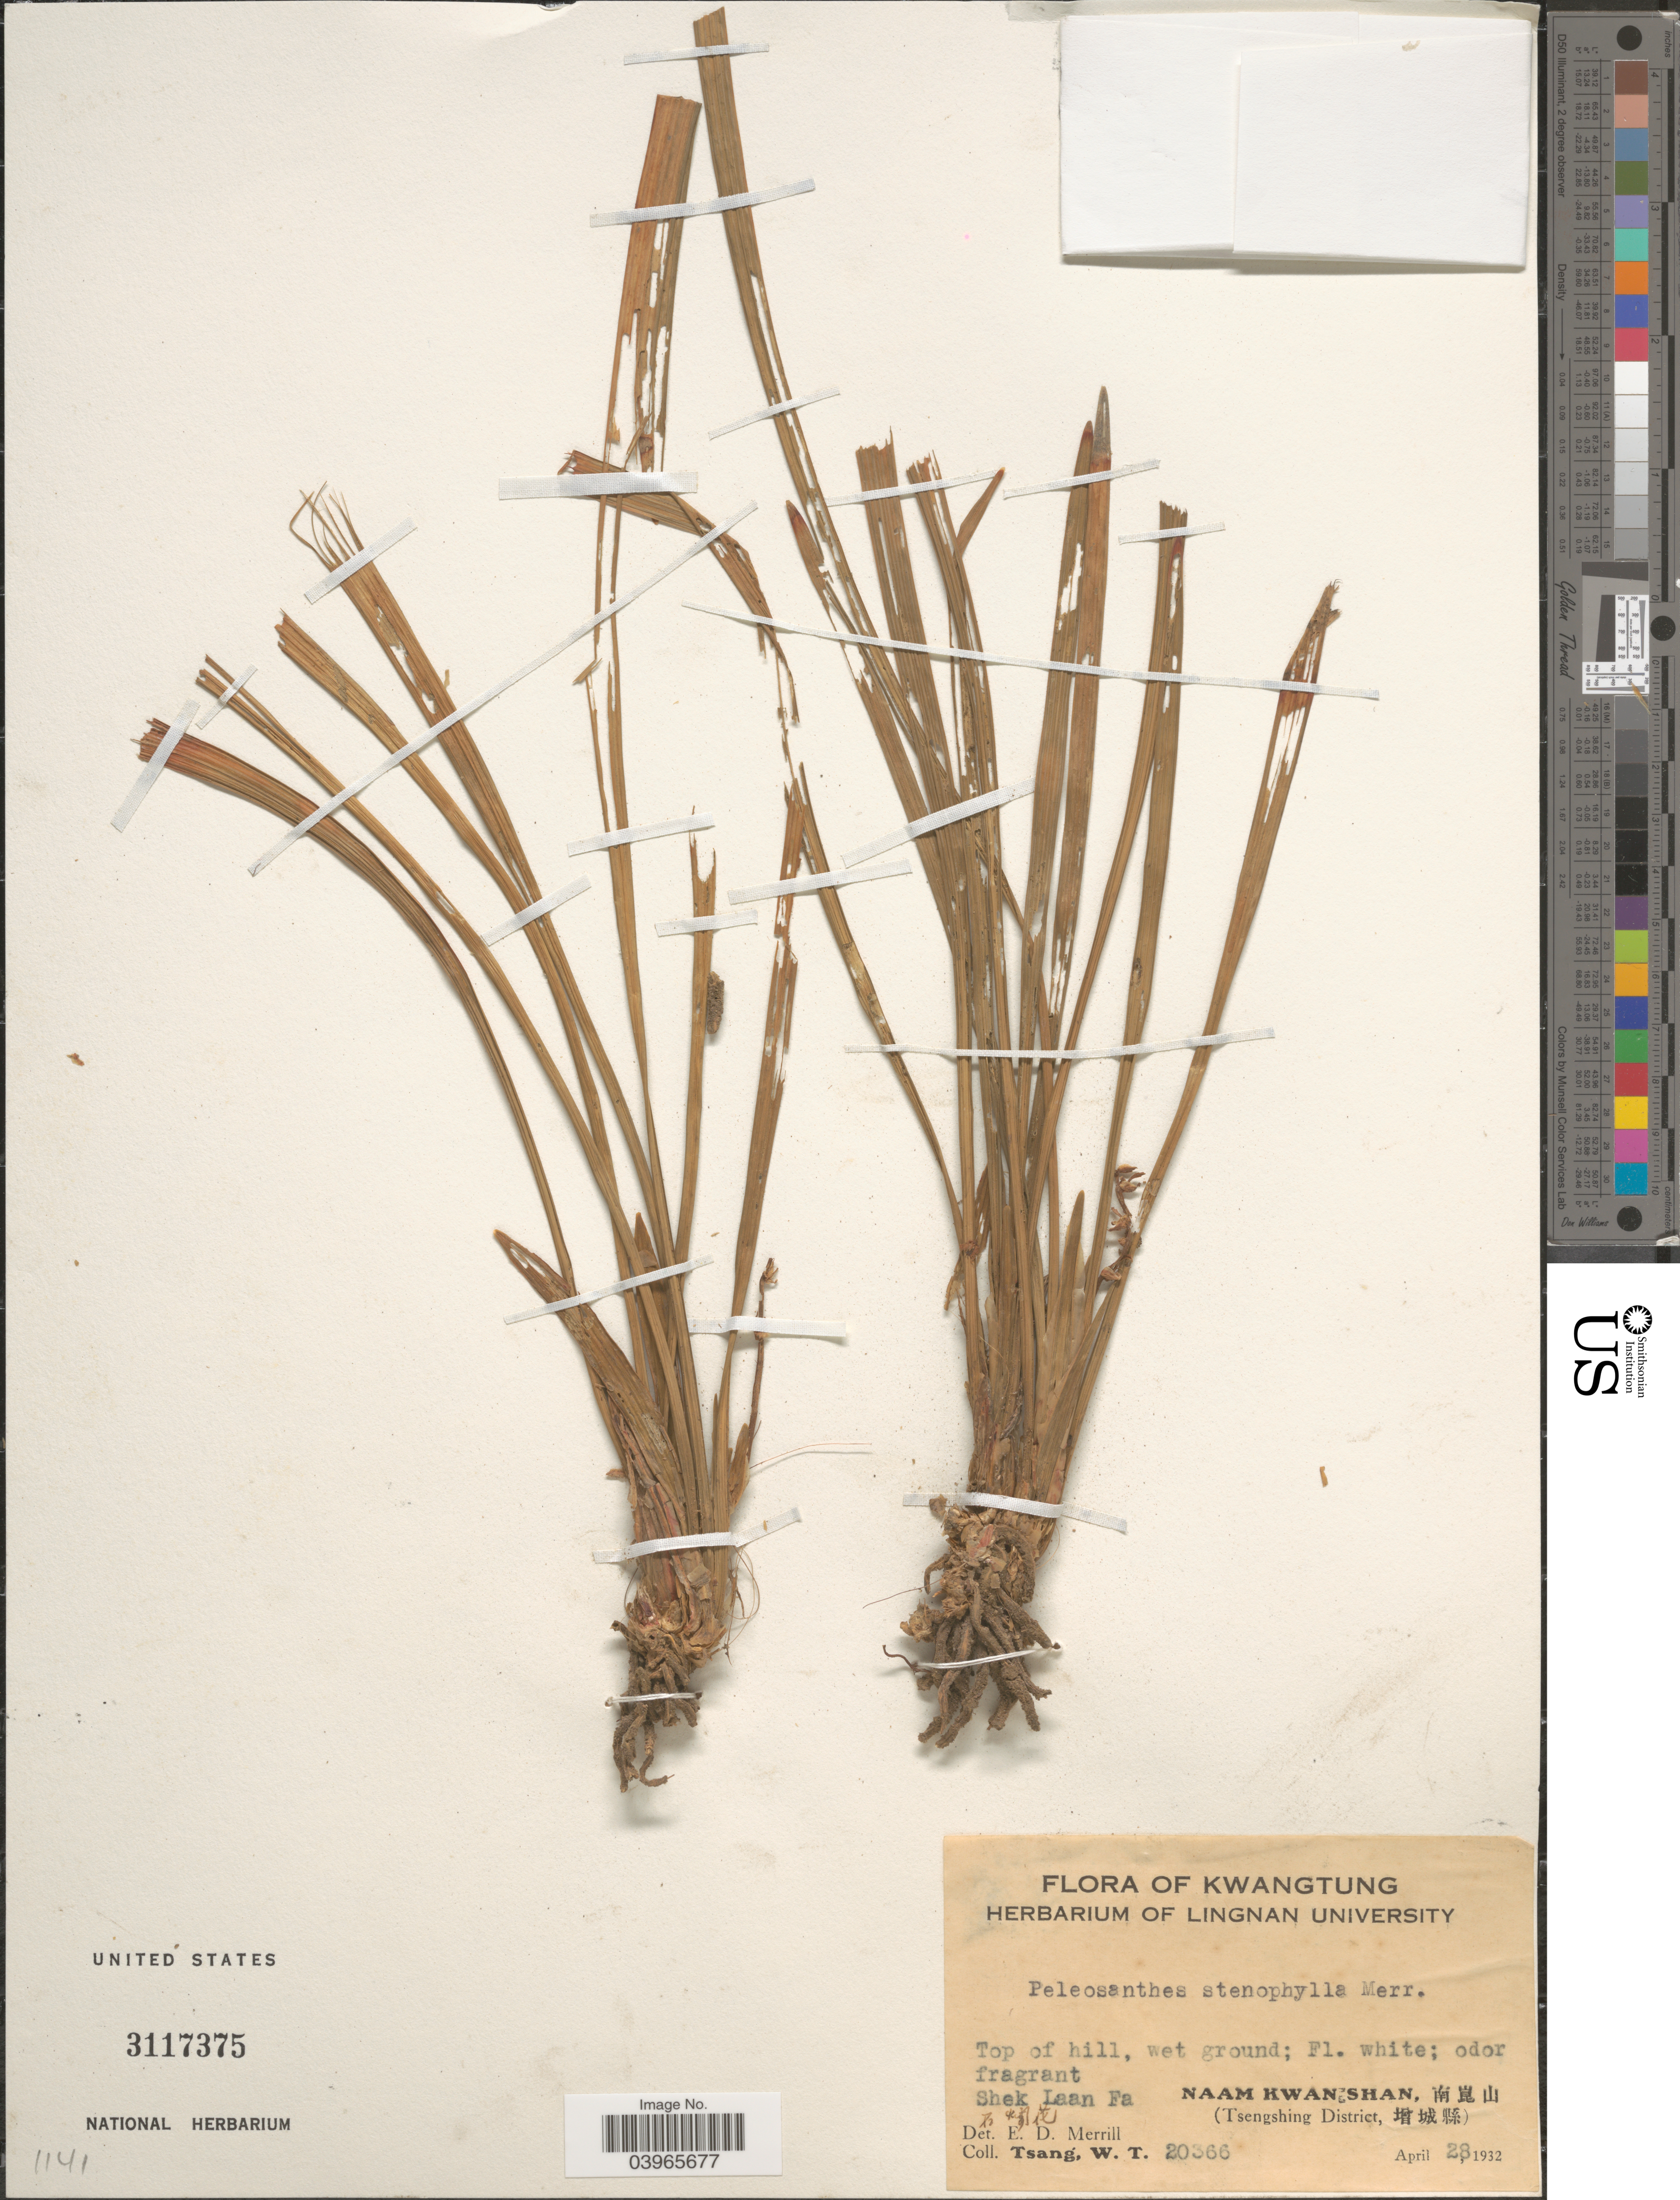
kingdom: Plantae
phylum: Tracheophyta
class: Liliopsida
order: Asparagales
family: Asparagaceae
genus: Peliosanthes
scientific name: Peliosanthes stenophylla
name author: Merr.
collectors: W. T. Tsang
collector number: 20366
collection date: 1932-04-28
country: China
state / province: Guangdong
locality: Shek Laan Fa X. Naam Kwan Shan, X. (Tsengshing District, X).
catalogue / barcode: US 3117375